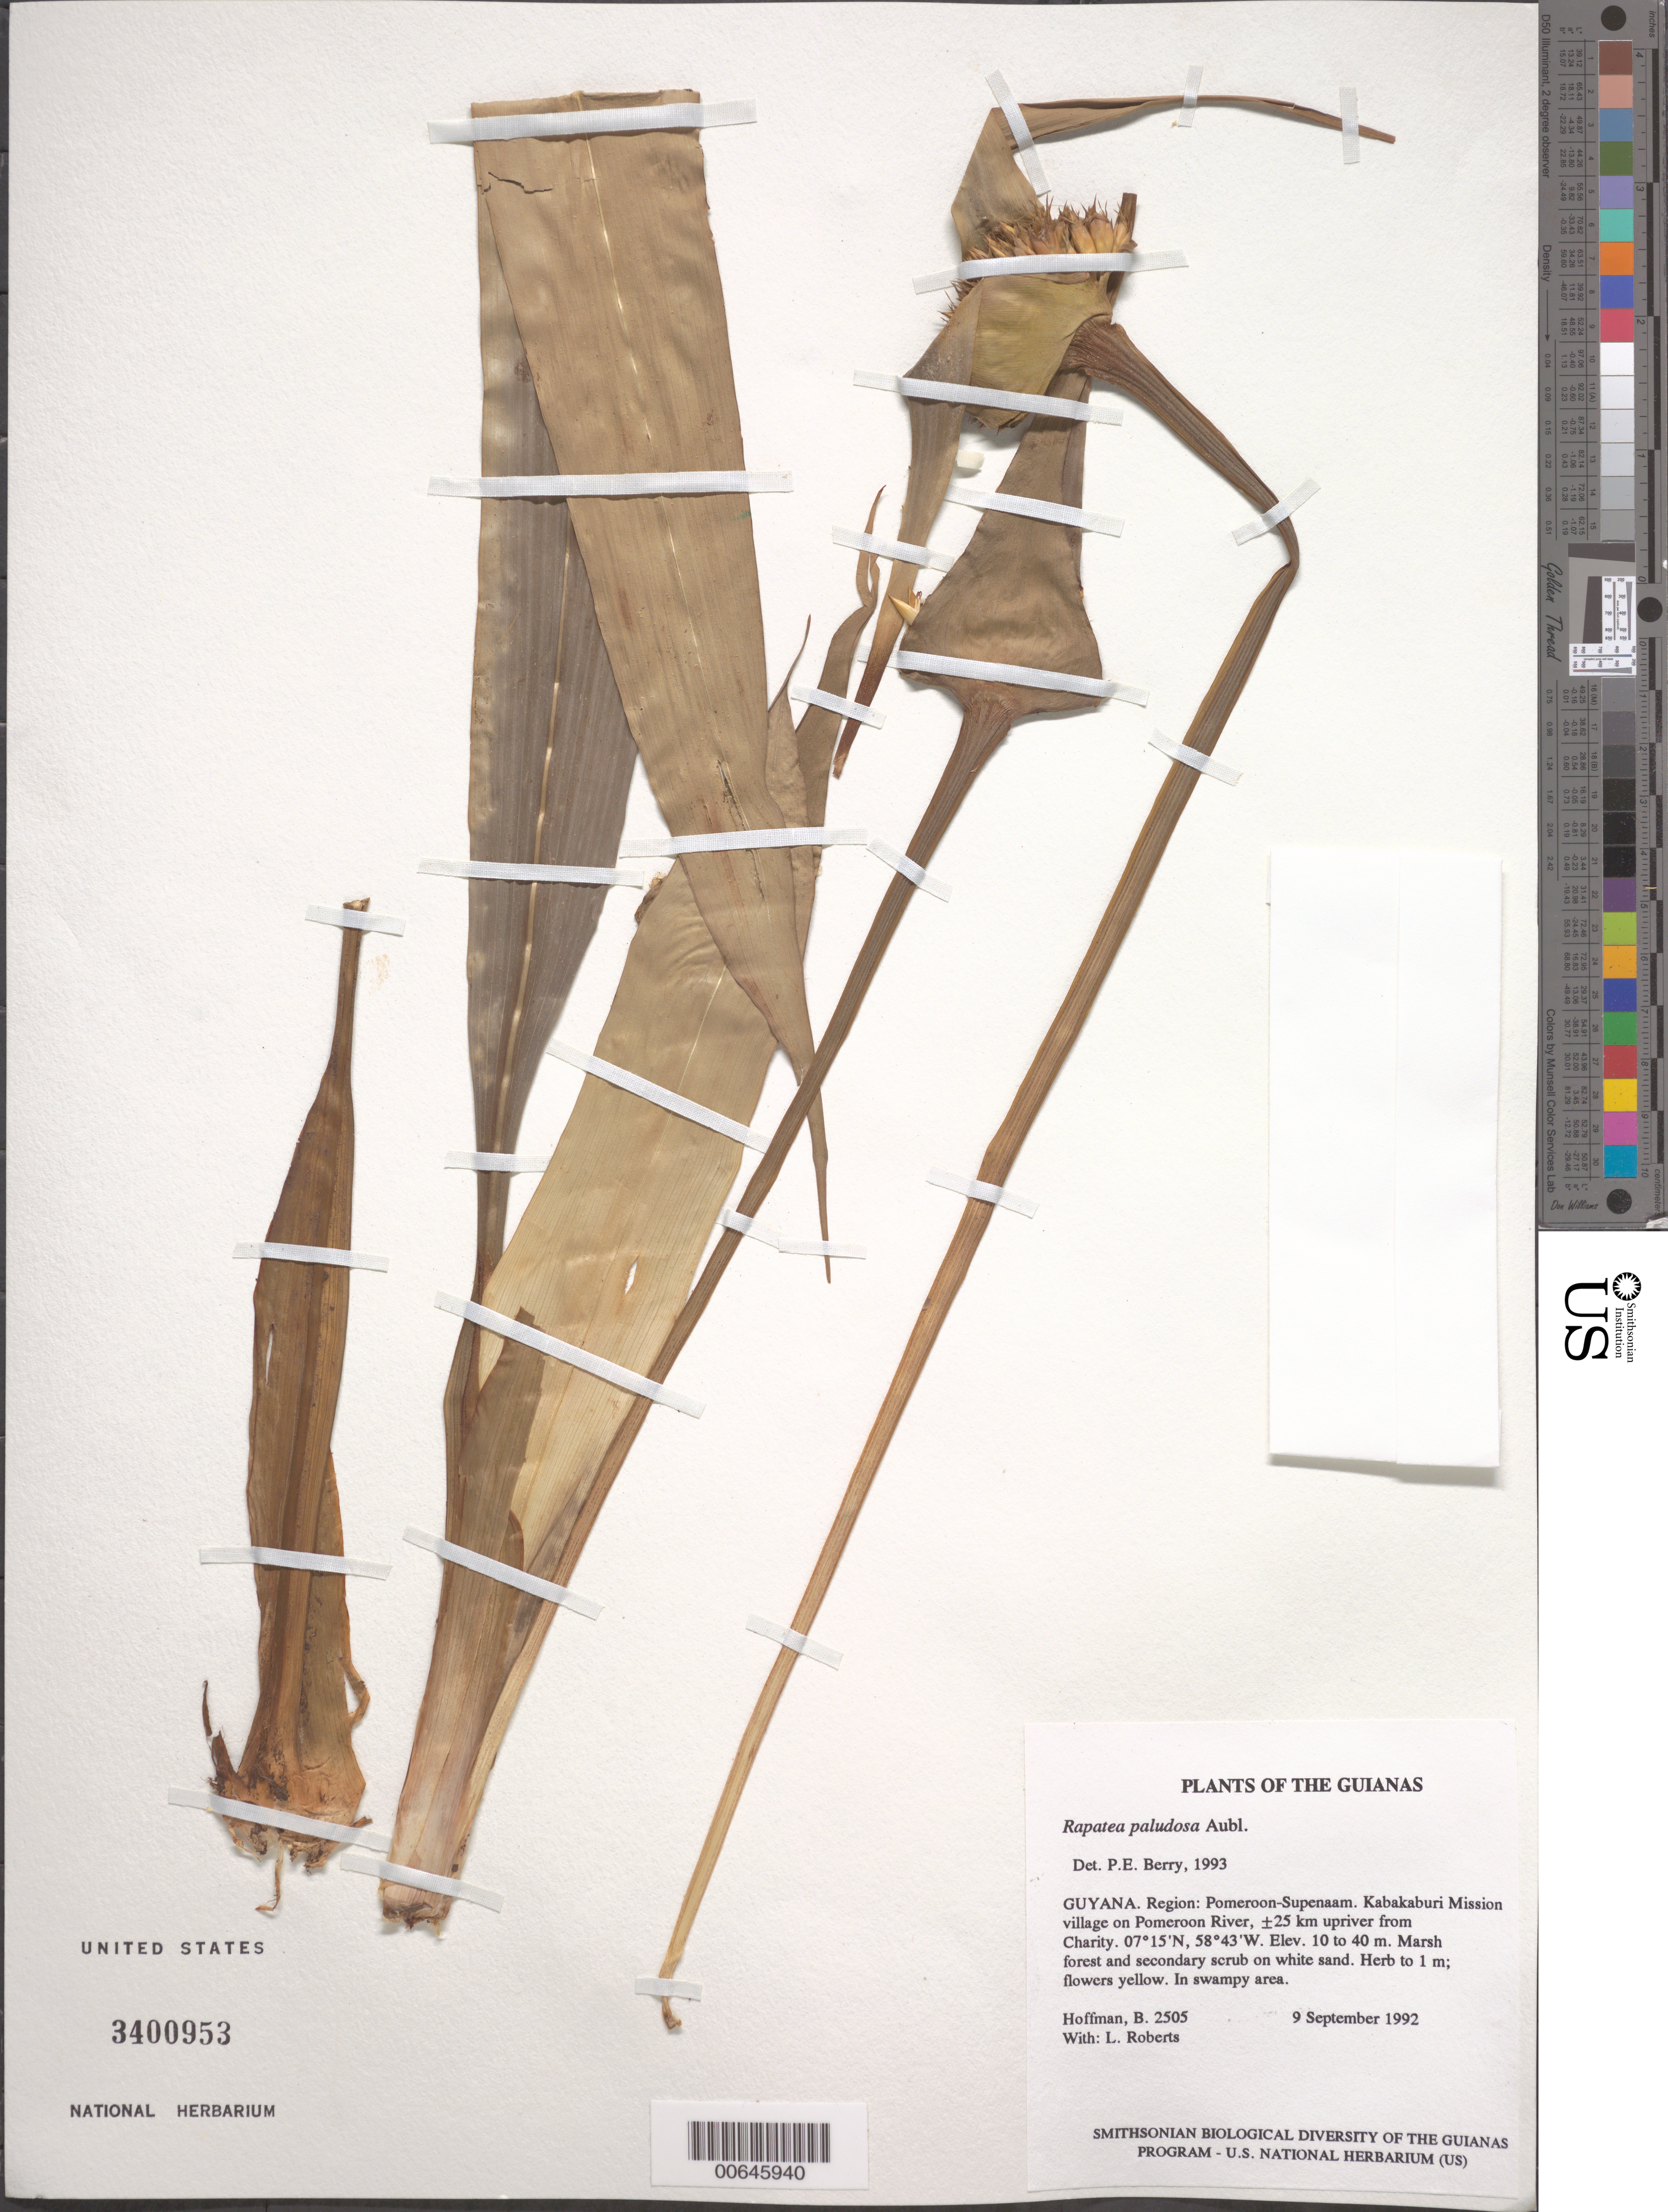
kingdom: Plantae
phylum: Tracheophyta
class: Liliopsida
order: Poales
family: Rapateaceae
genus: Rapatea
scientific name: Rapatea paludosa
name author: Aubl.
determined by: Berry, P. E., (WIS), University of Wisconsin - Madison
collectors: B. Hoffman & L. Roberts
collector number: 2505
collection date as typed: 9 September 1992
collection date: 1992-09-09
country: Guyana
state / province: Pomeroon-Supenaam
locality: Kabakaburi Mission village, on Pomeroon River, ±25 km upriver from Charity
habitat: Marsh forest and secondary scrub on white sand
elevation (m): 10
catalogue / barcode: US 3400953